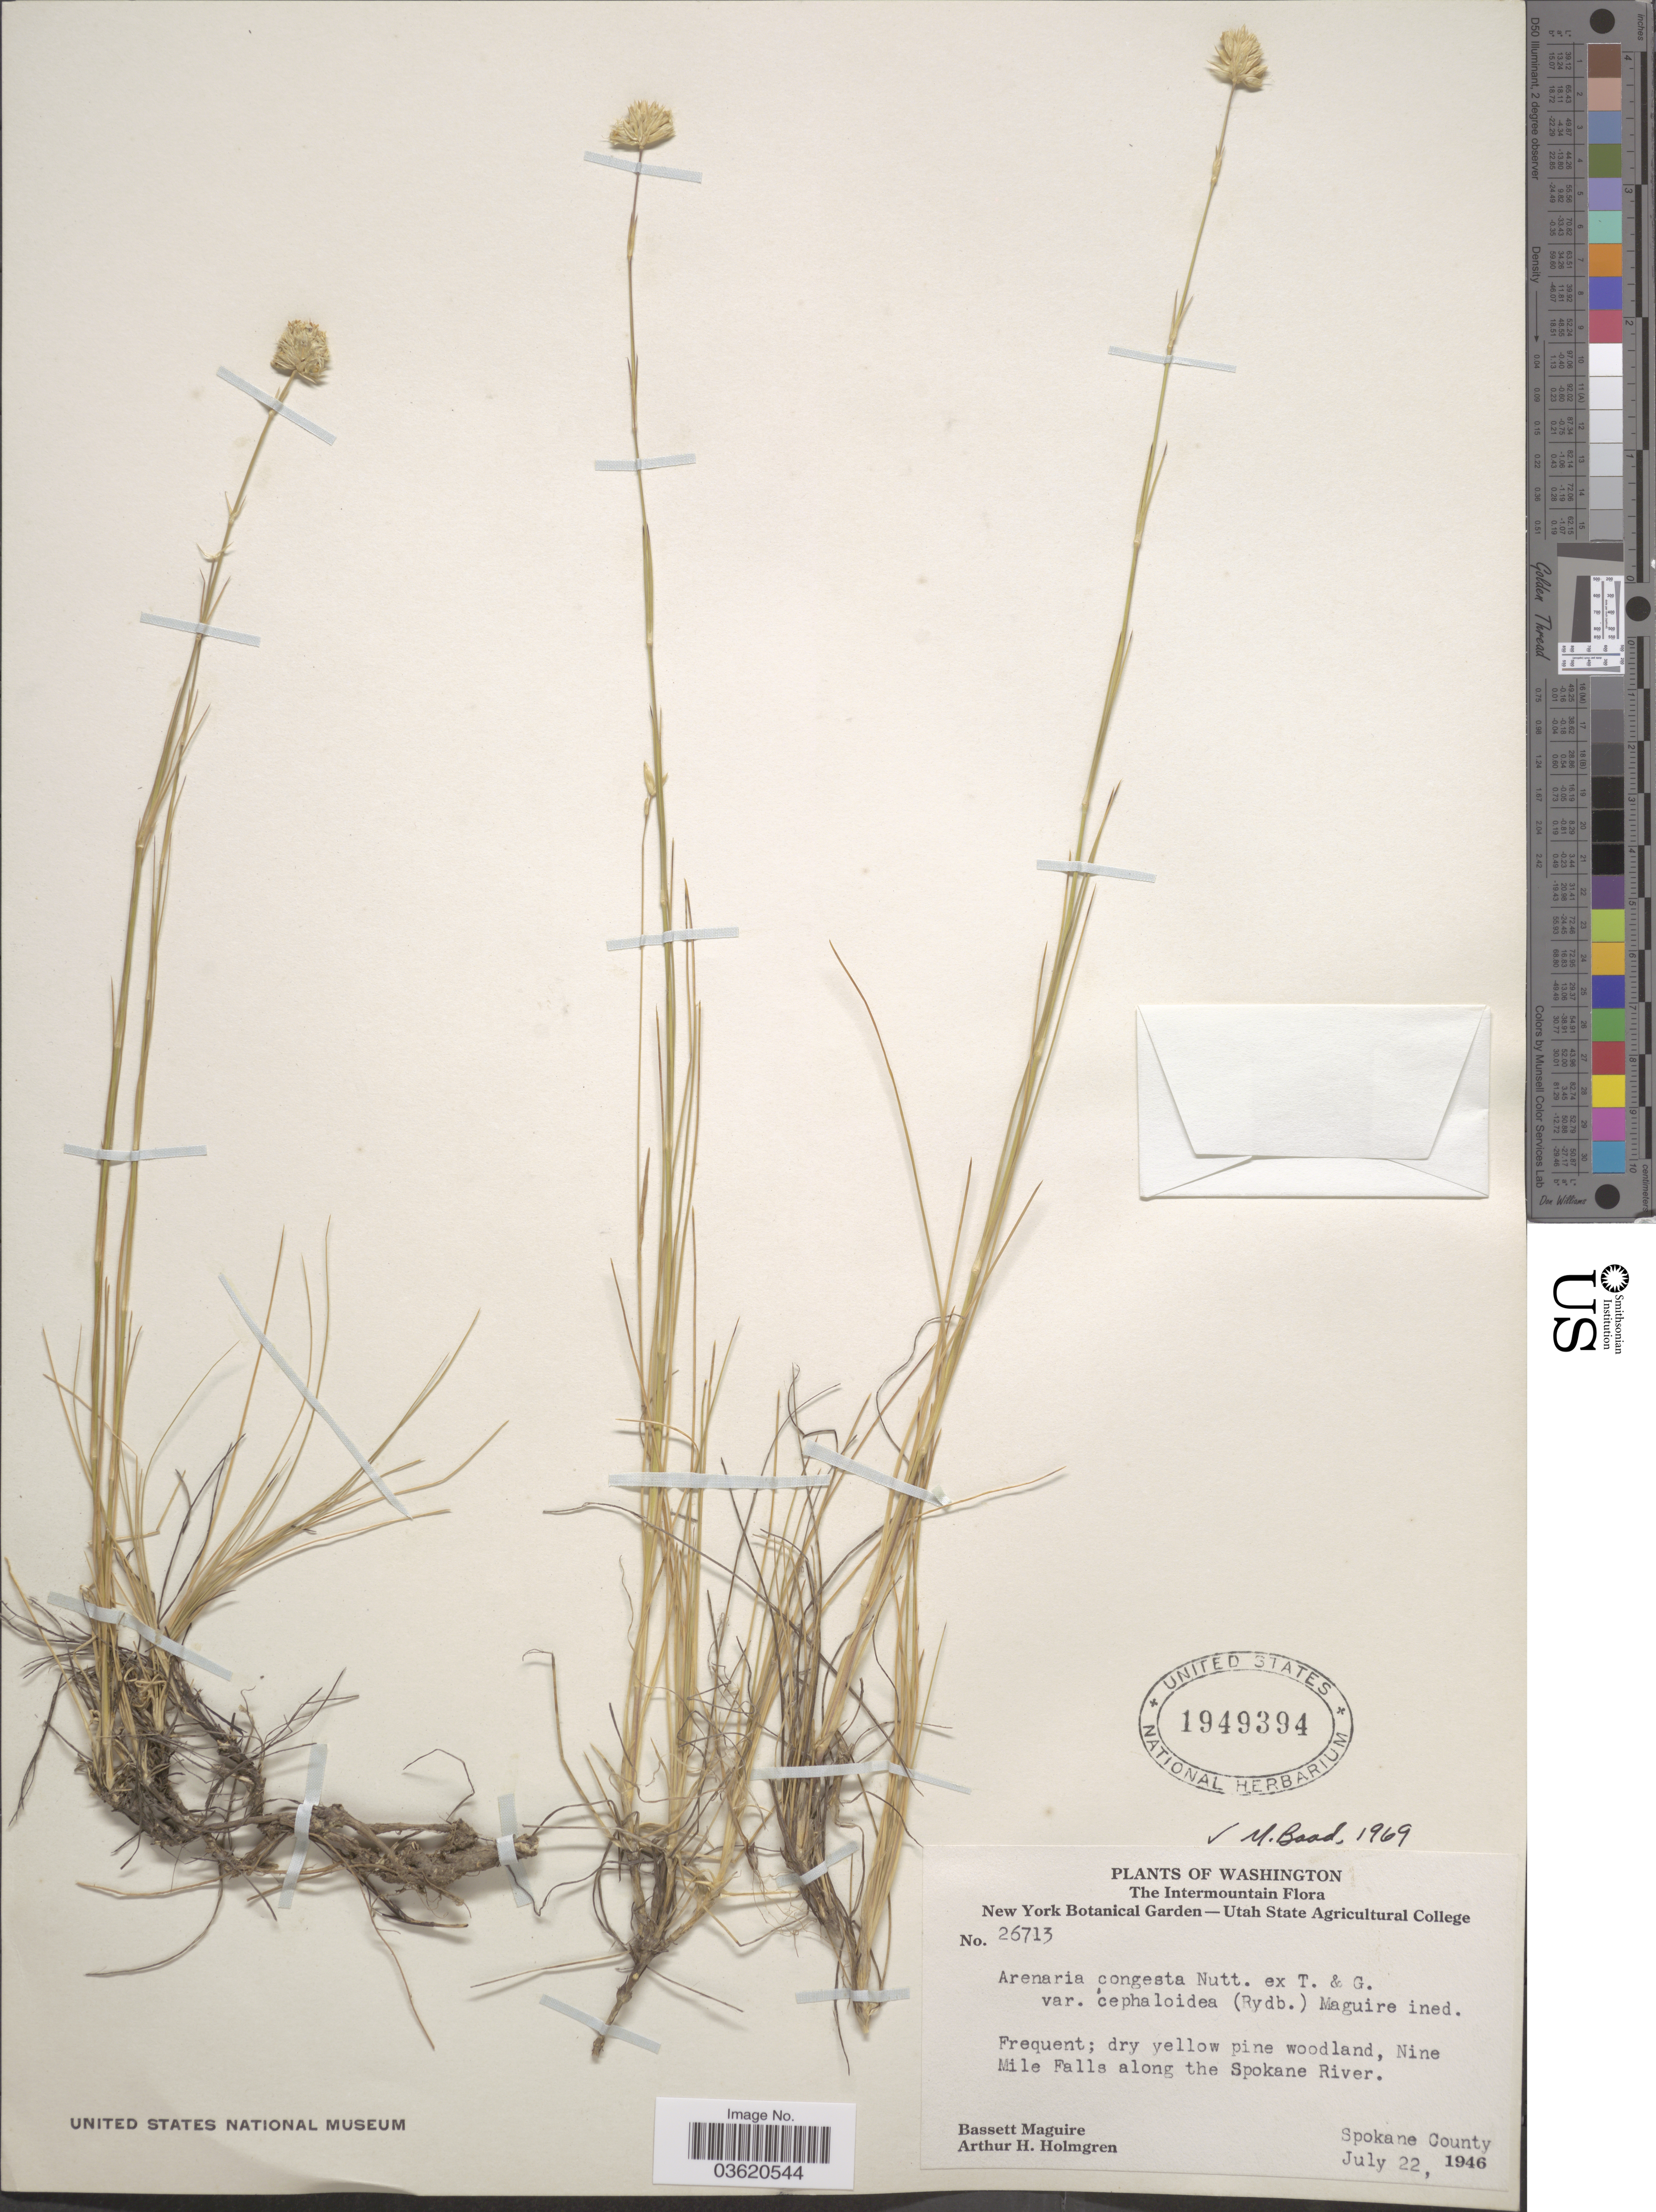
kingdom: Plantae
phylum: Tracheophyta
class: Magnoliopsida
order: Caryophyllales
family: Caryophyllaceae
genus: Eremogone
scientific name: Eremogone congesta var. cephaloidea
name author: (Rydb.) R.L. Hartm. & Rabeler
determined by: Strong, Mark T., (BOT), Smithsonian Institution - National Museum of Natural History (UNITED STATES)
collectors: B. Maguire & A. H. Holmgren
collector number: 26713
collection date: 1946-07-22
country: United States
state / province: Washington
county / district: Spokane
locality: The Intermountain. Nine Mile Falls along the Spokane River. Spokane County.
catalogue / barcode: US 1949394